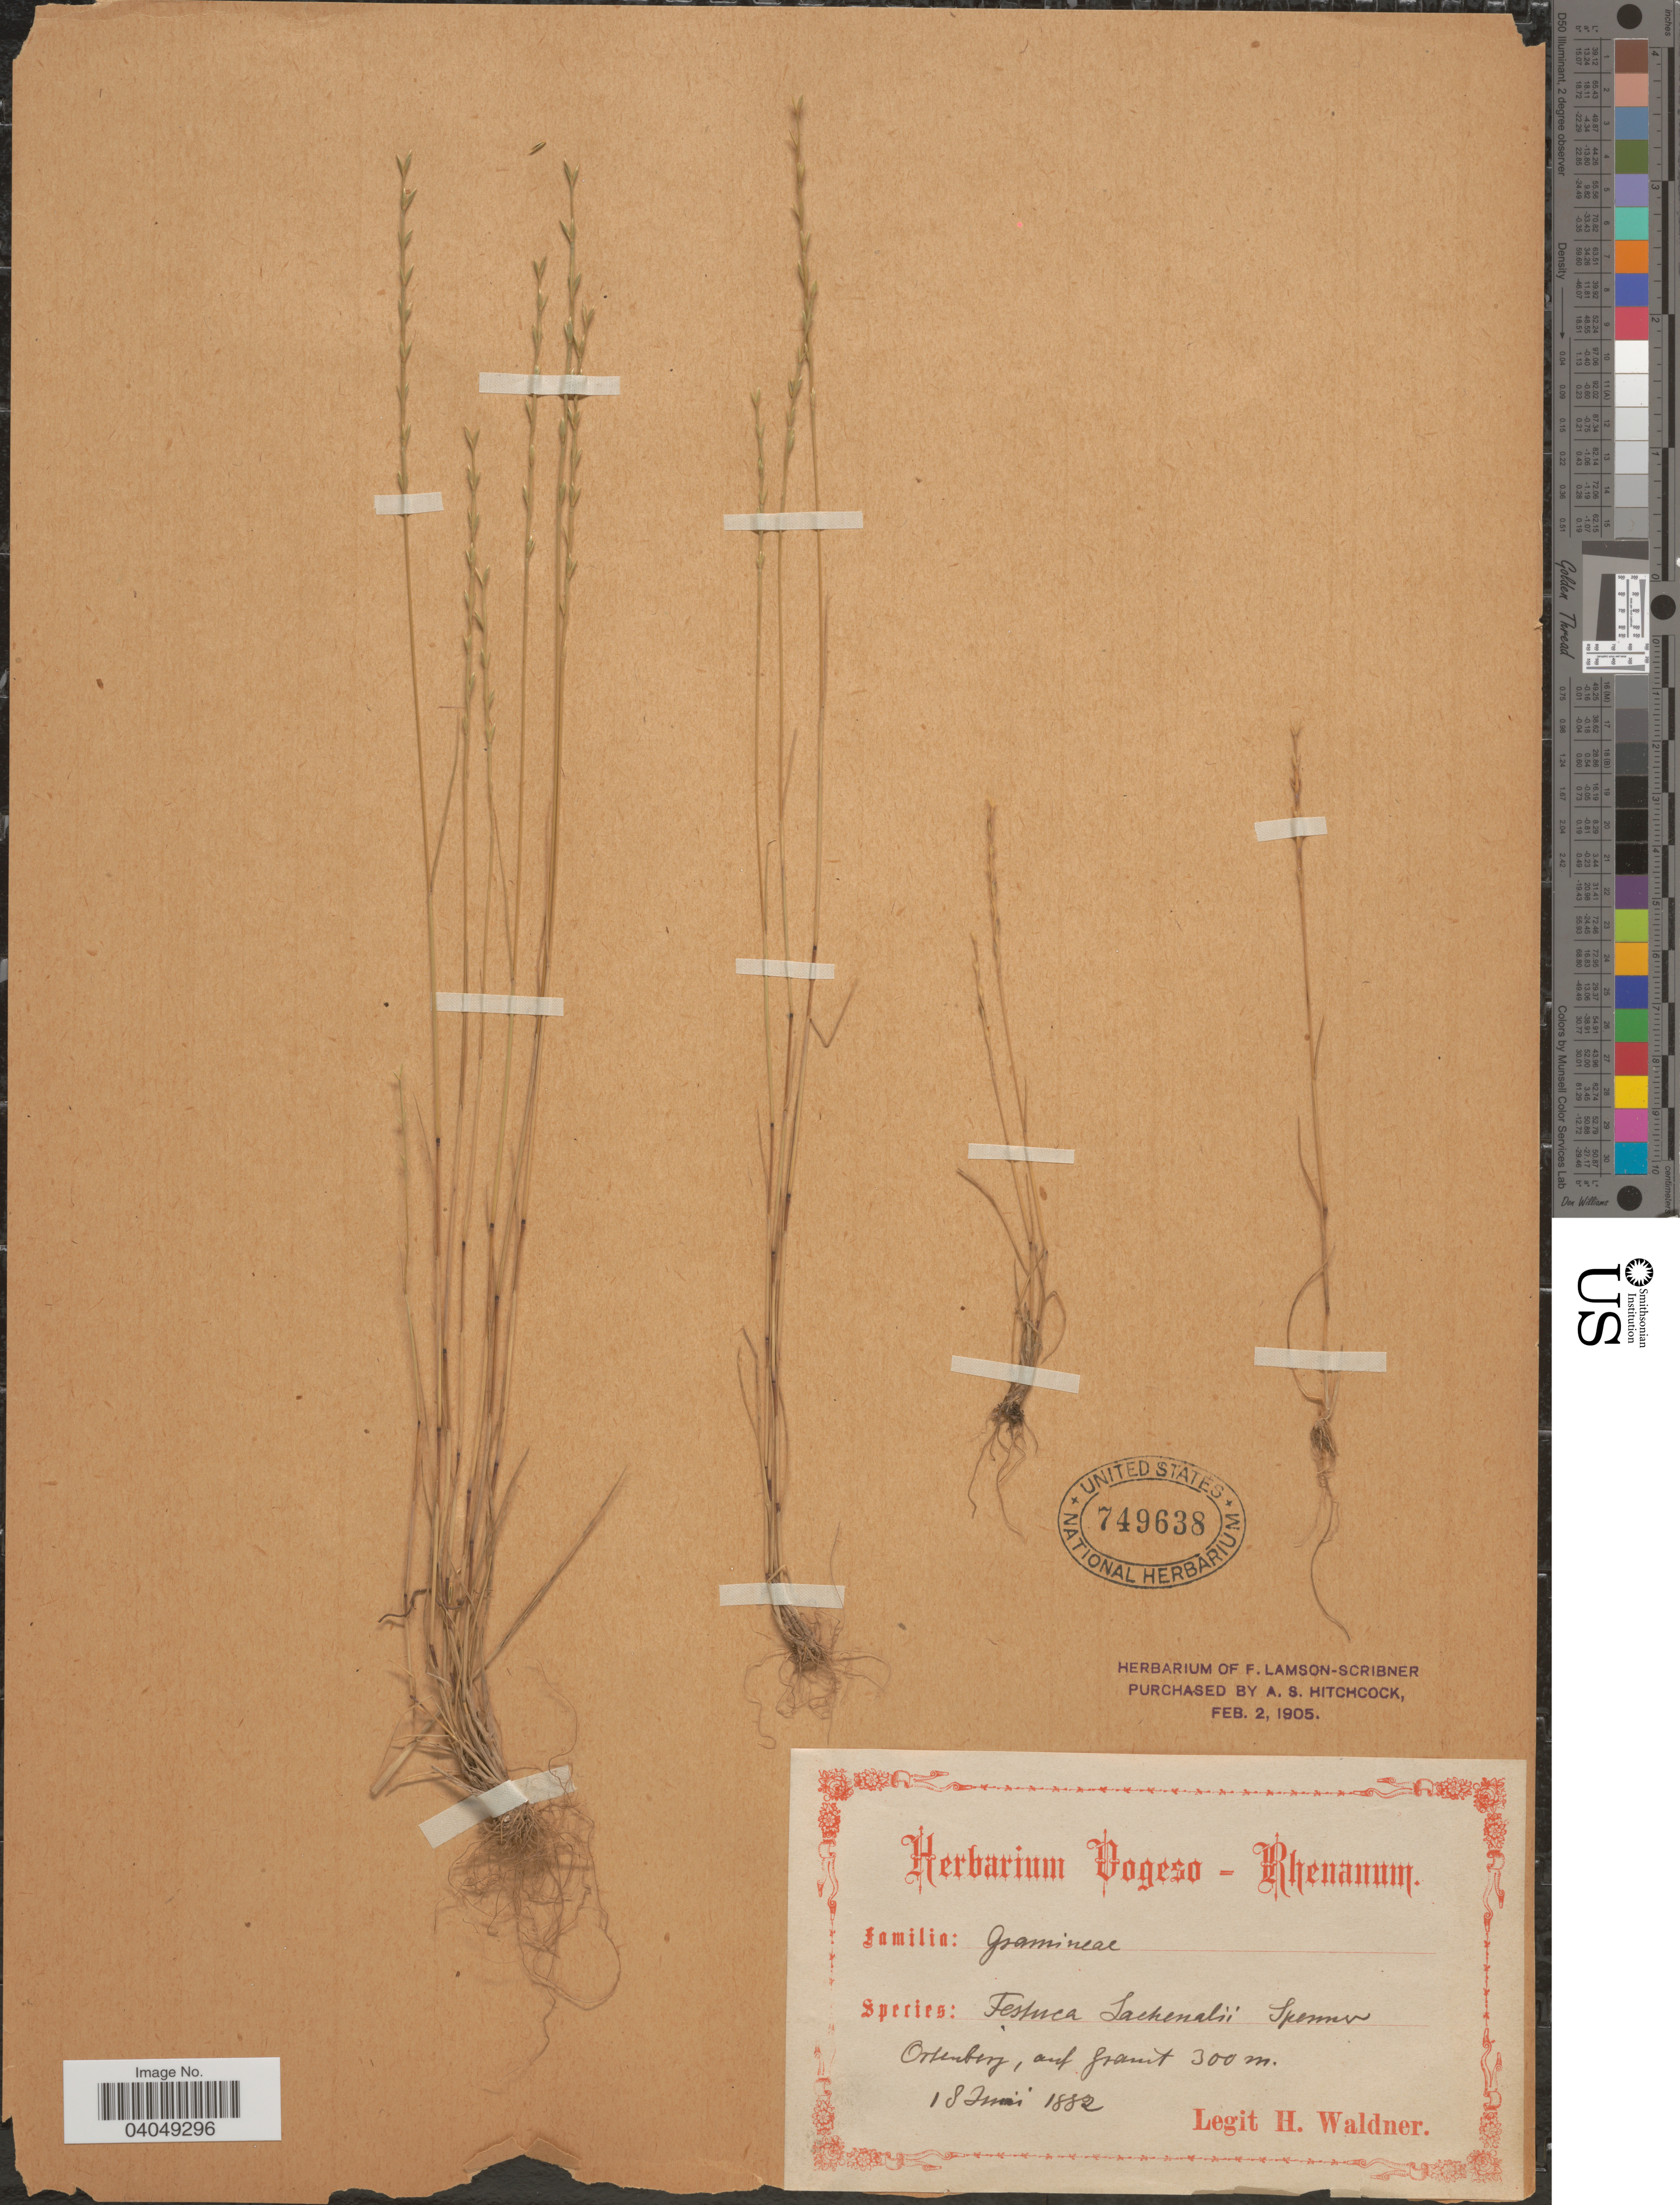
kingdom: Plantae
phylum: Tracheophyta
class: Liliopsida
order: Poales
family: Poaceae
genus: Festuca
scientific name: Festuca lachenalii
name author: Spenn.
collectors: H. Waldner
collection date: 1882-06-18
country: Germany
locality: Ortenberg.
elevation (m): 300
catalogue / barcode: US 749638